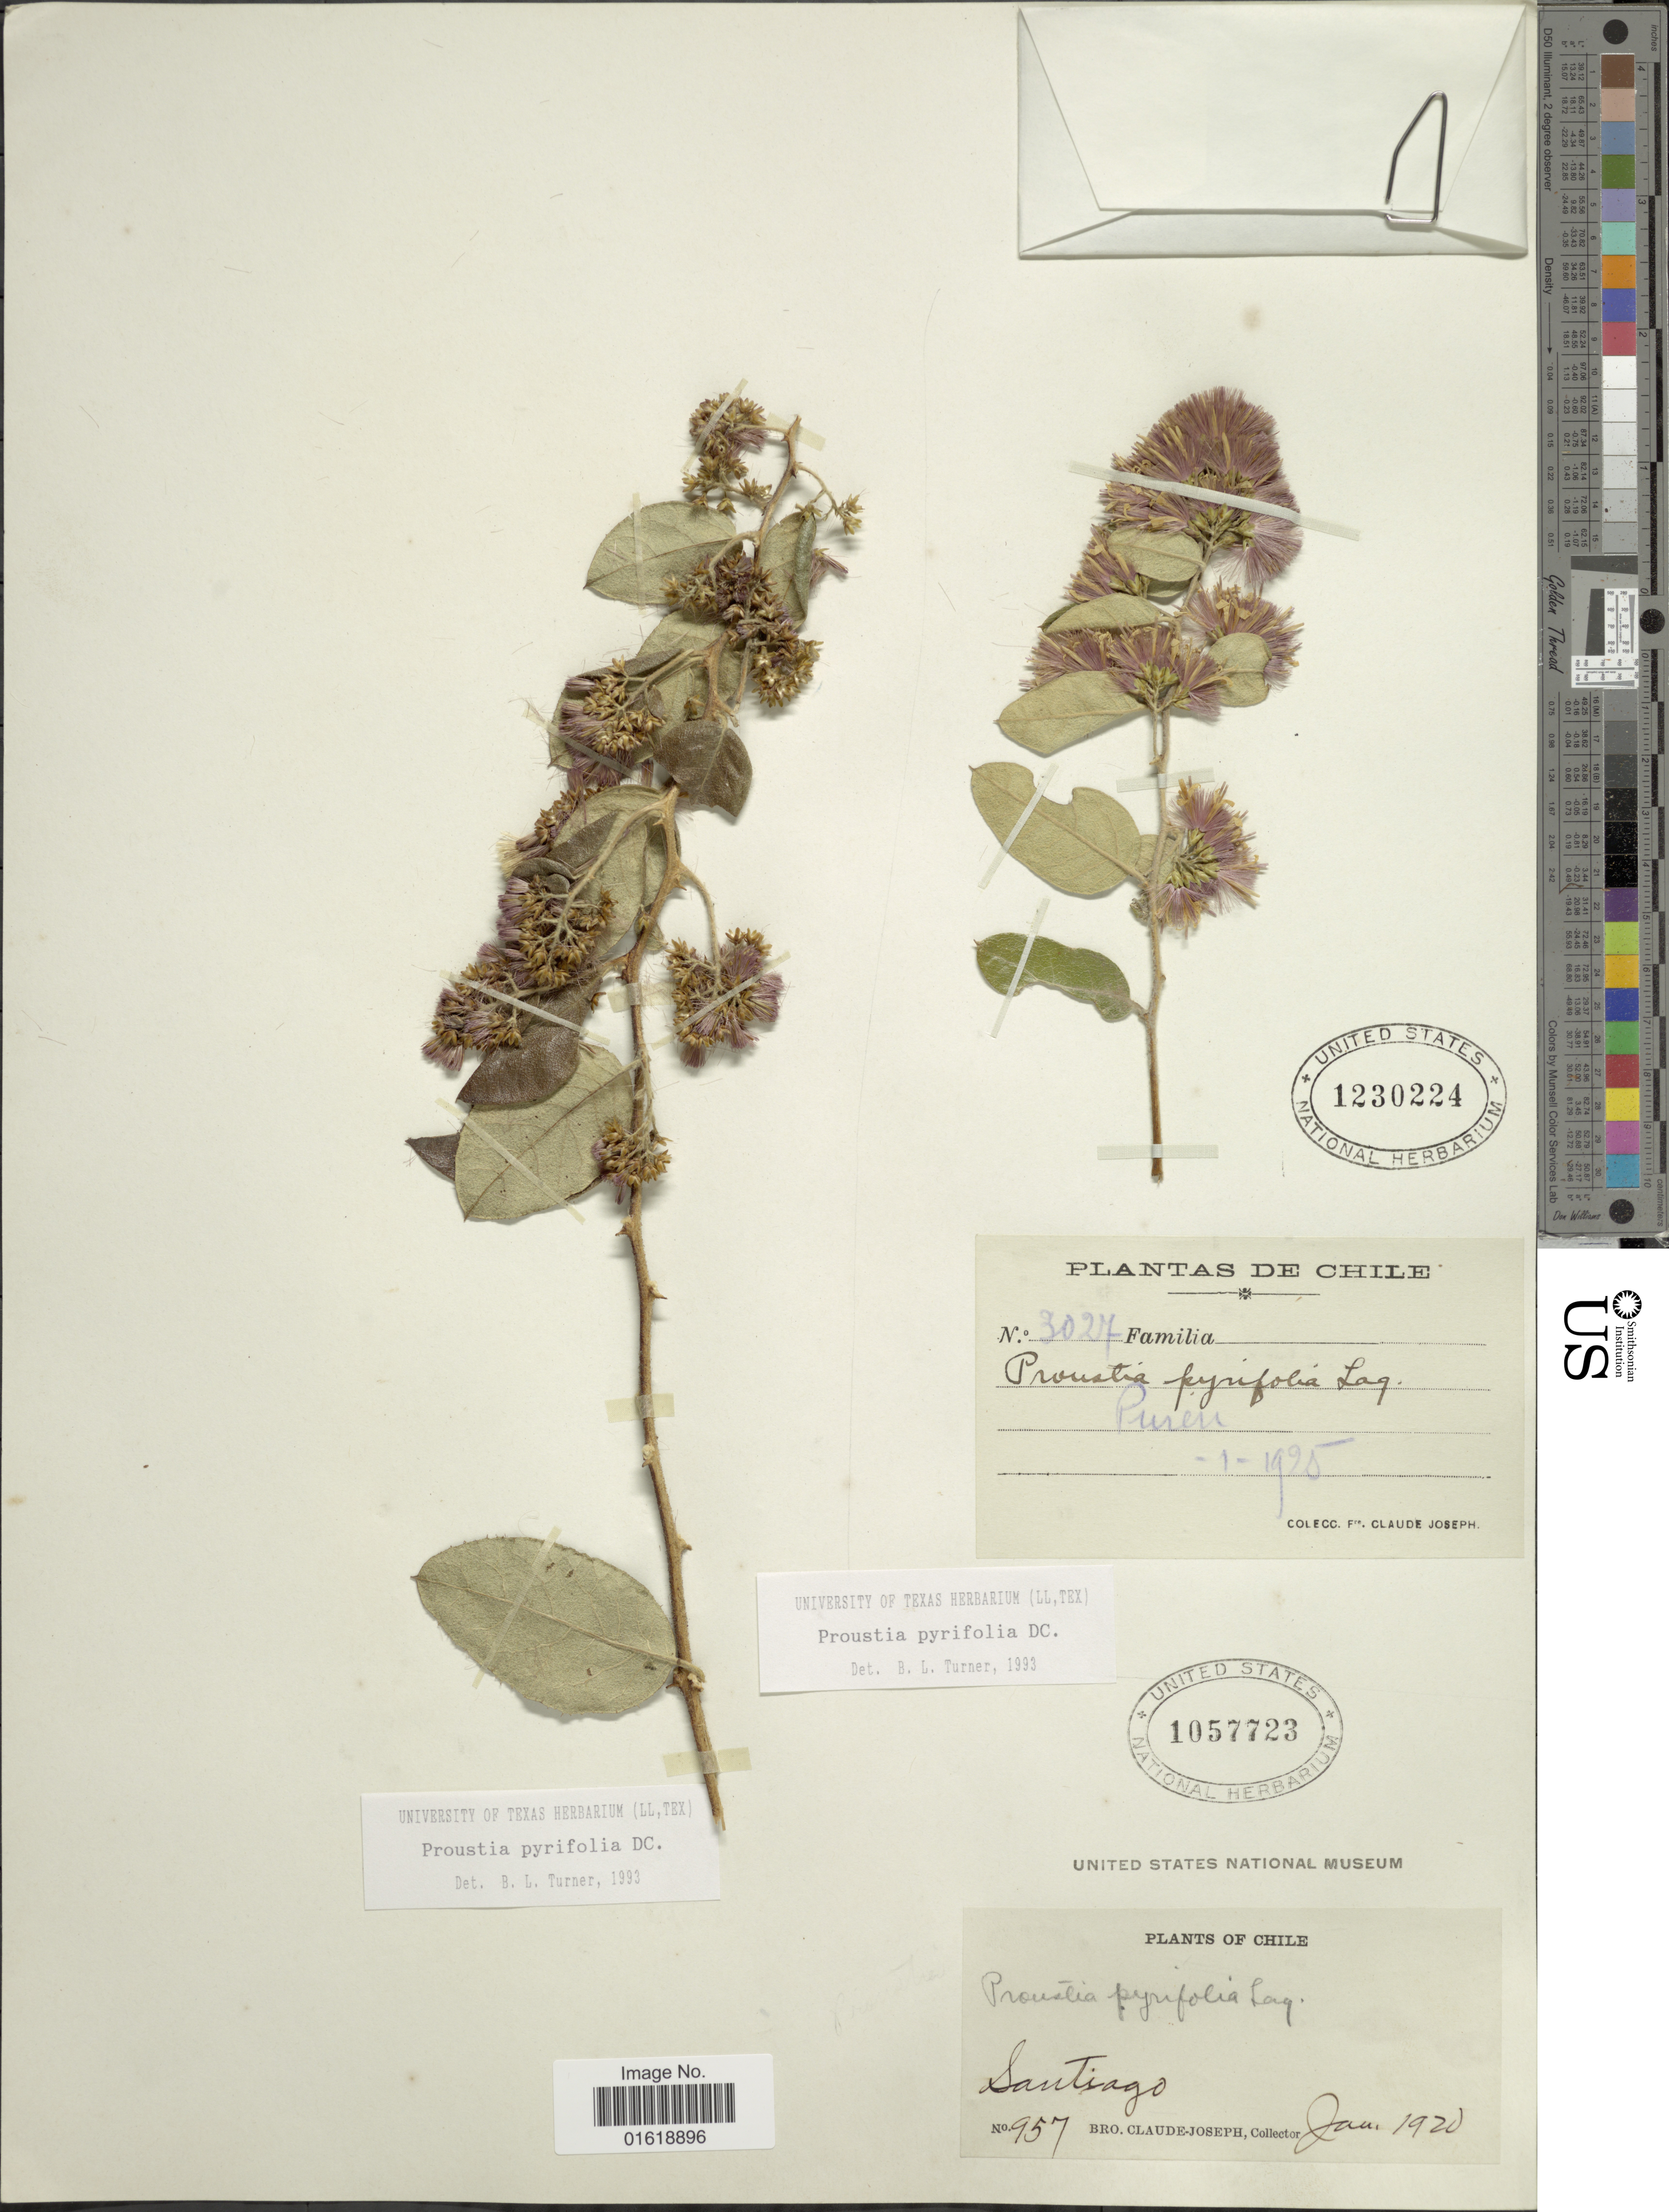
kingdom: Plantae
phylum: Tracheophyta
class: Magnoliopsida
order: Asterales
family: Asteraceae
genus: Proustia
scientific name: Proustia pyrifolia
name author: DC.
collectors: Bro. Claude-Joseph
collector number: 3027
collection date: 1925-01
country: Chile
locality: Puren.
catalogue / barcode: US 1230224-2